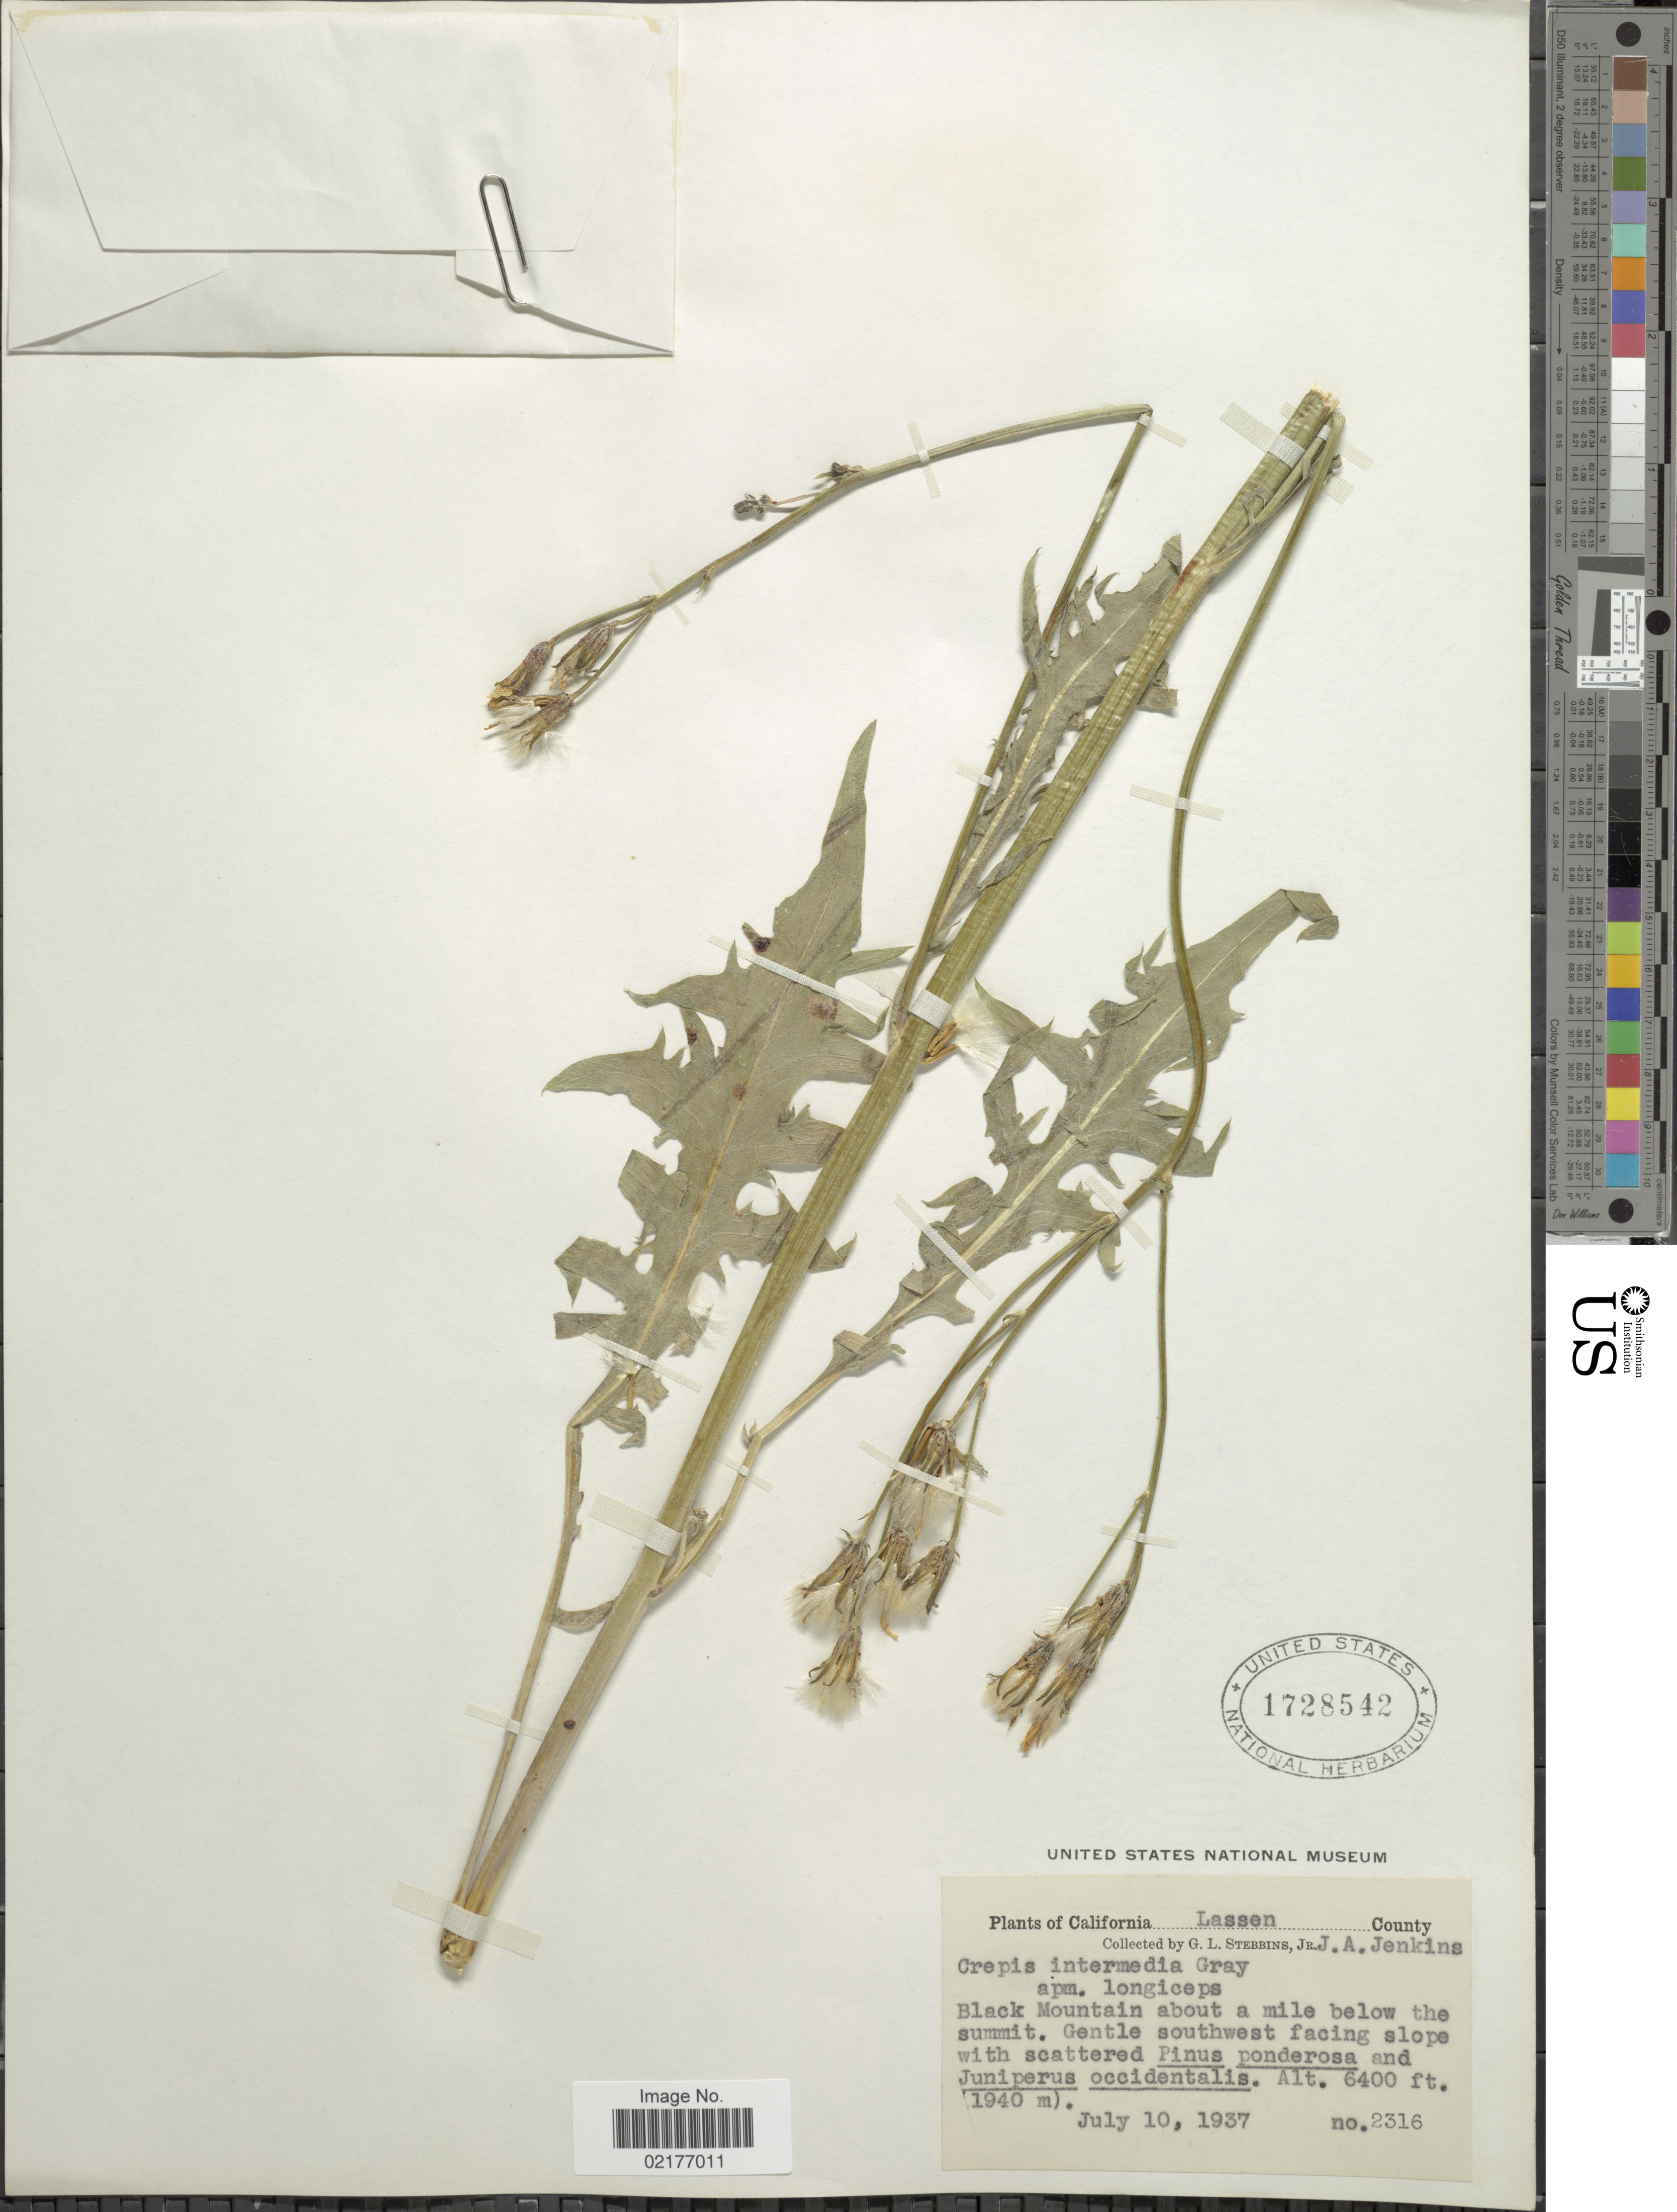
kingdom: Plantae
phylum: Tracheophyta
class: Magnoliopsida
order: Asterales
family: Asteraceae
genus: Crepis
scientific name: Crepis intermedia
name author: A. Gray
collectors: G. L. Stebbins & J. Jenkins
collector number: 2316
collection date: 1937-07-10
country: United States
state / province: California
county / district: Lassen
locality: Lassen County, Black Mountain about a mile below the summit, Gentle southwest facing slope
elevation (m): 1951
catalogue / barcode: US 1728542